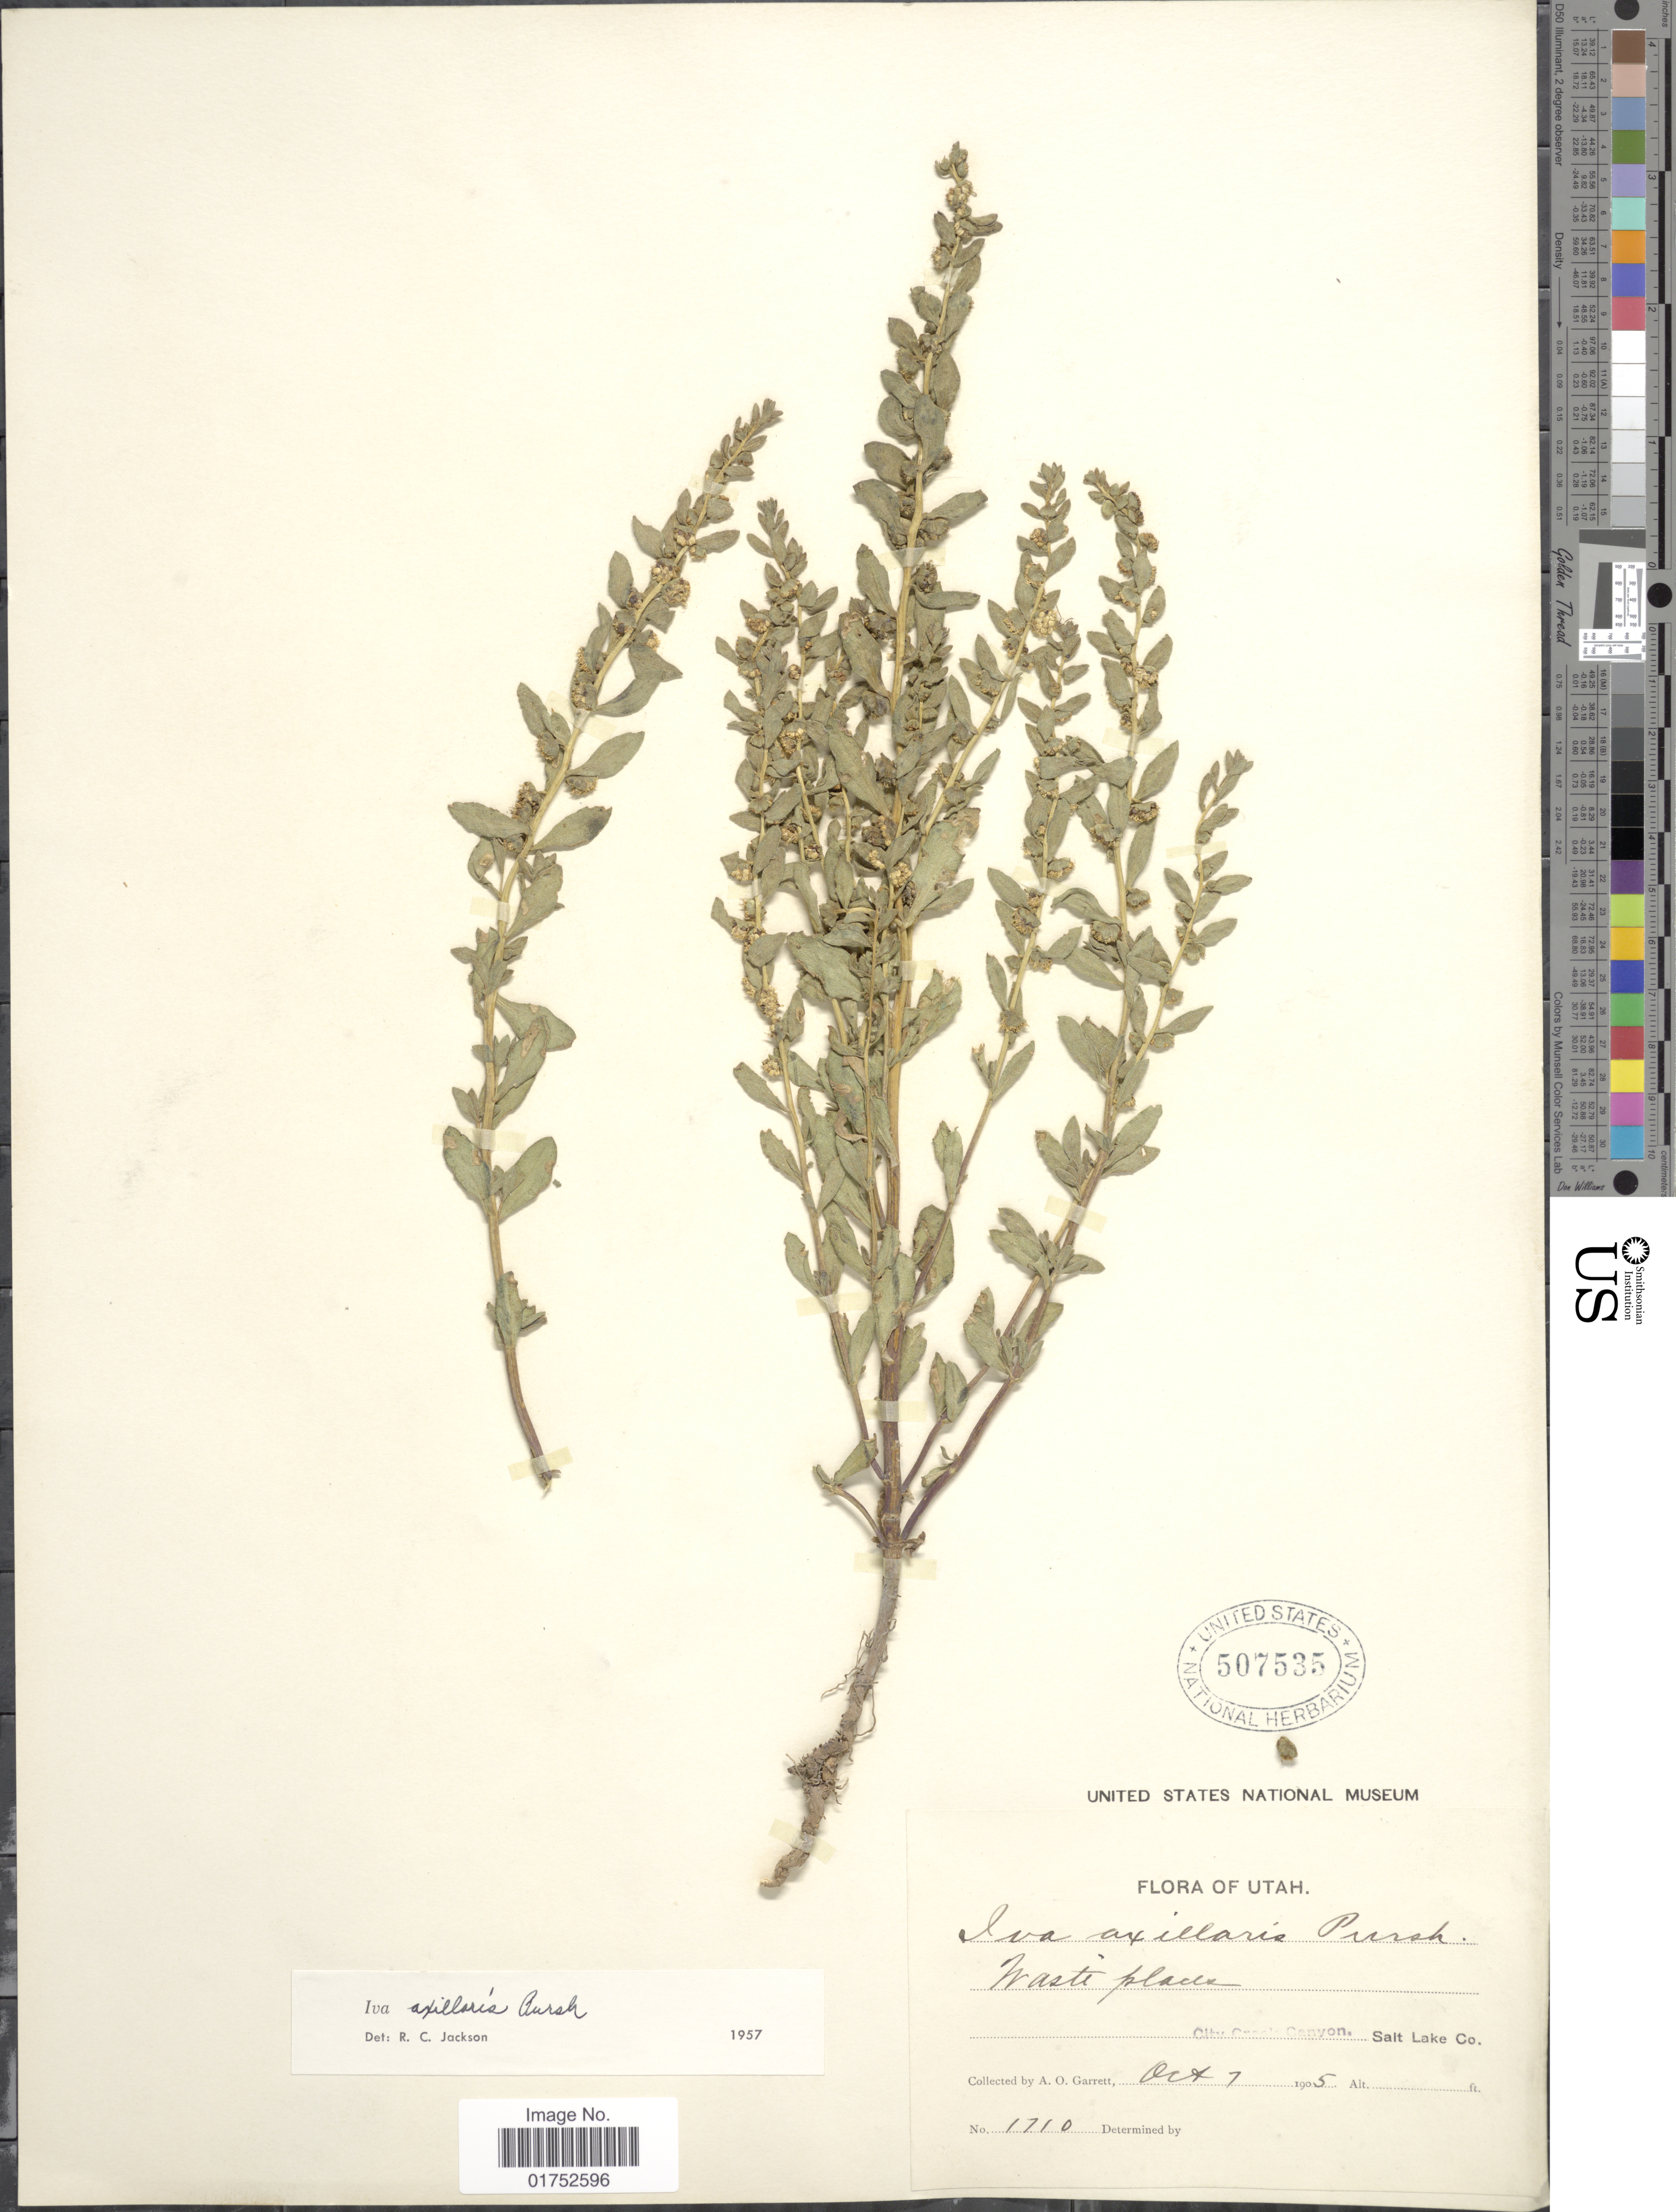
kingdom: Plantae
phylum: Tracheophyta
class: Magnoliopsida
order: Asterales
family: Asteraceae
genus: Iva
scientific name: Iva axillaris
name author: Pursh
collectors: A. O. Garrett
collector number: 1710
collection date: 1905-10-07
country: United States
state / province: Utah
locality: City Creek Canyon, Salt Lake Co.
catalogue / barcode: US 507535